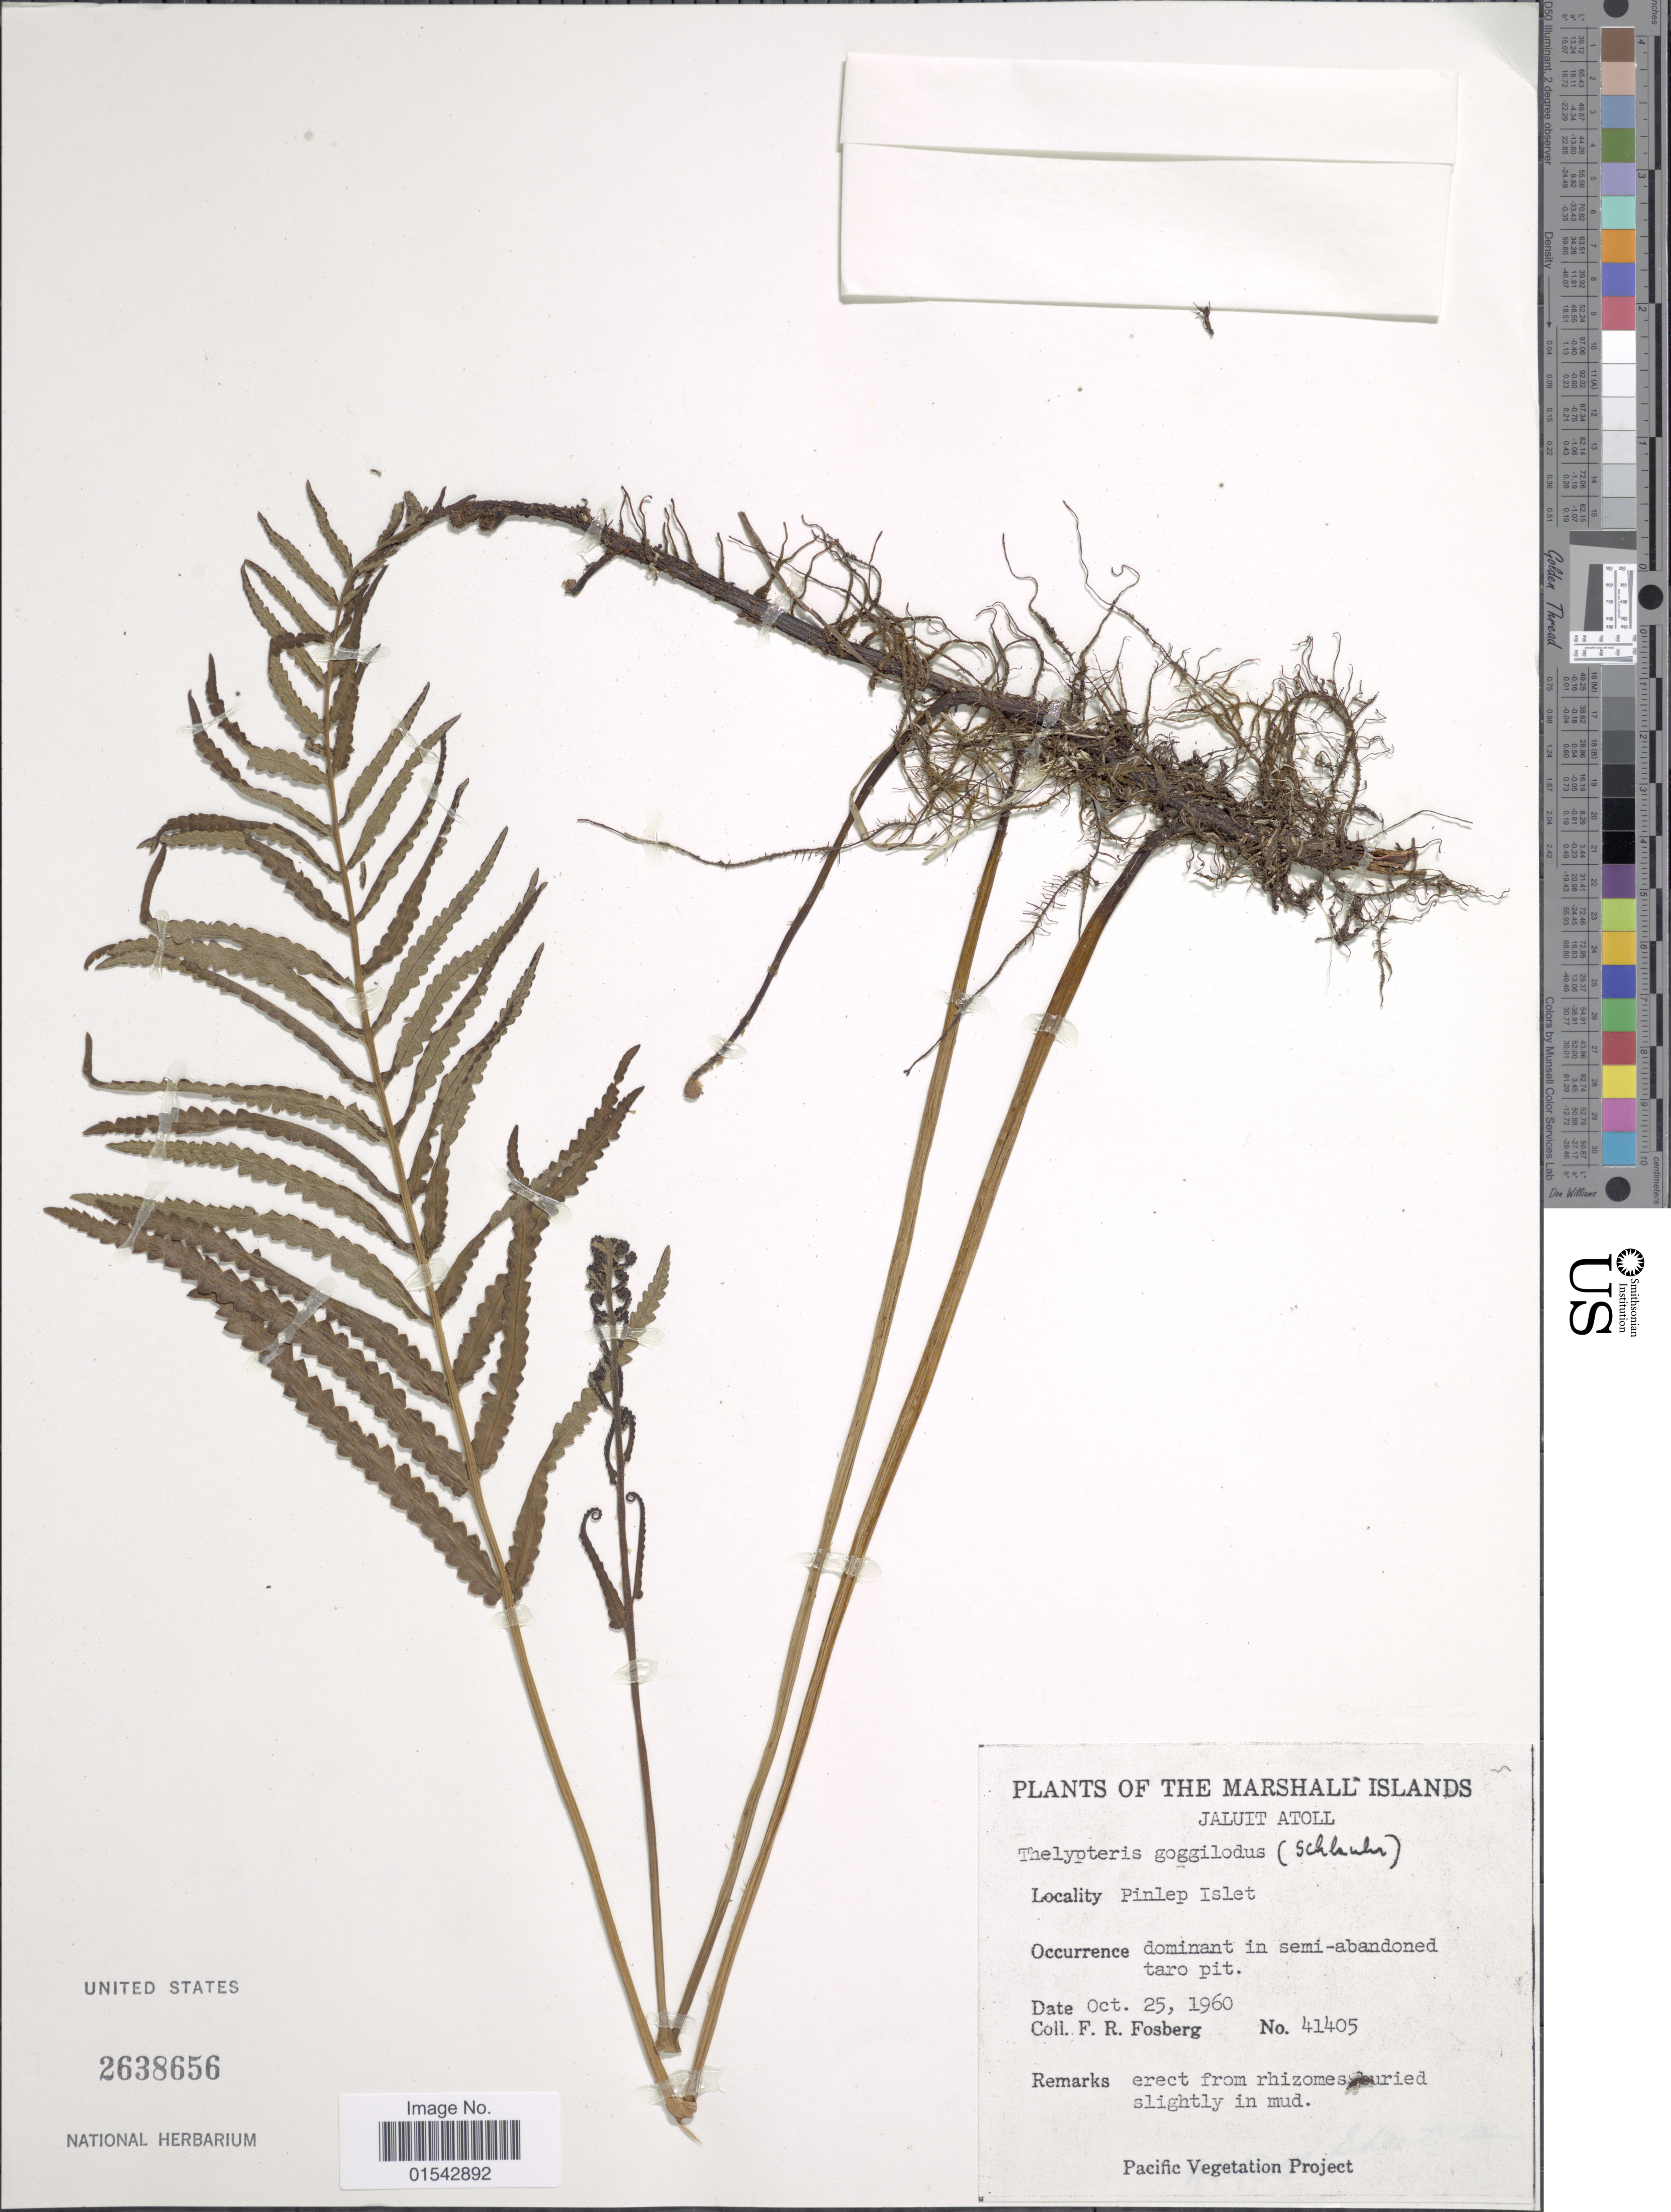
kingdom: Plantae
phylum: Tracheophyta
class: Polypodiopsida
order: Polypodiales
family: Thelypteridaceae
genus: Cyclosorus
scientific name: Cyclosorus interruptus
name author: (Willd.) H. Itô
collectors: F. R. Fosberg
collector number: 41405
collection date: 1960-10-25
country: Marshall Islands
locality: Jaluit Atoll, Pinlep Islet, Marshall Islands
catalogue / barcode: US 2638656